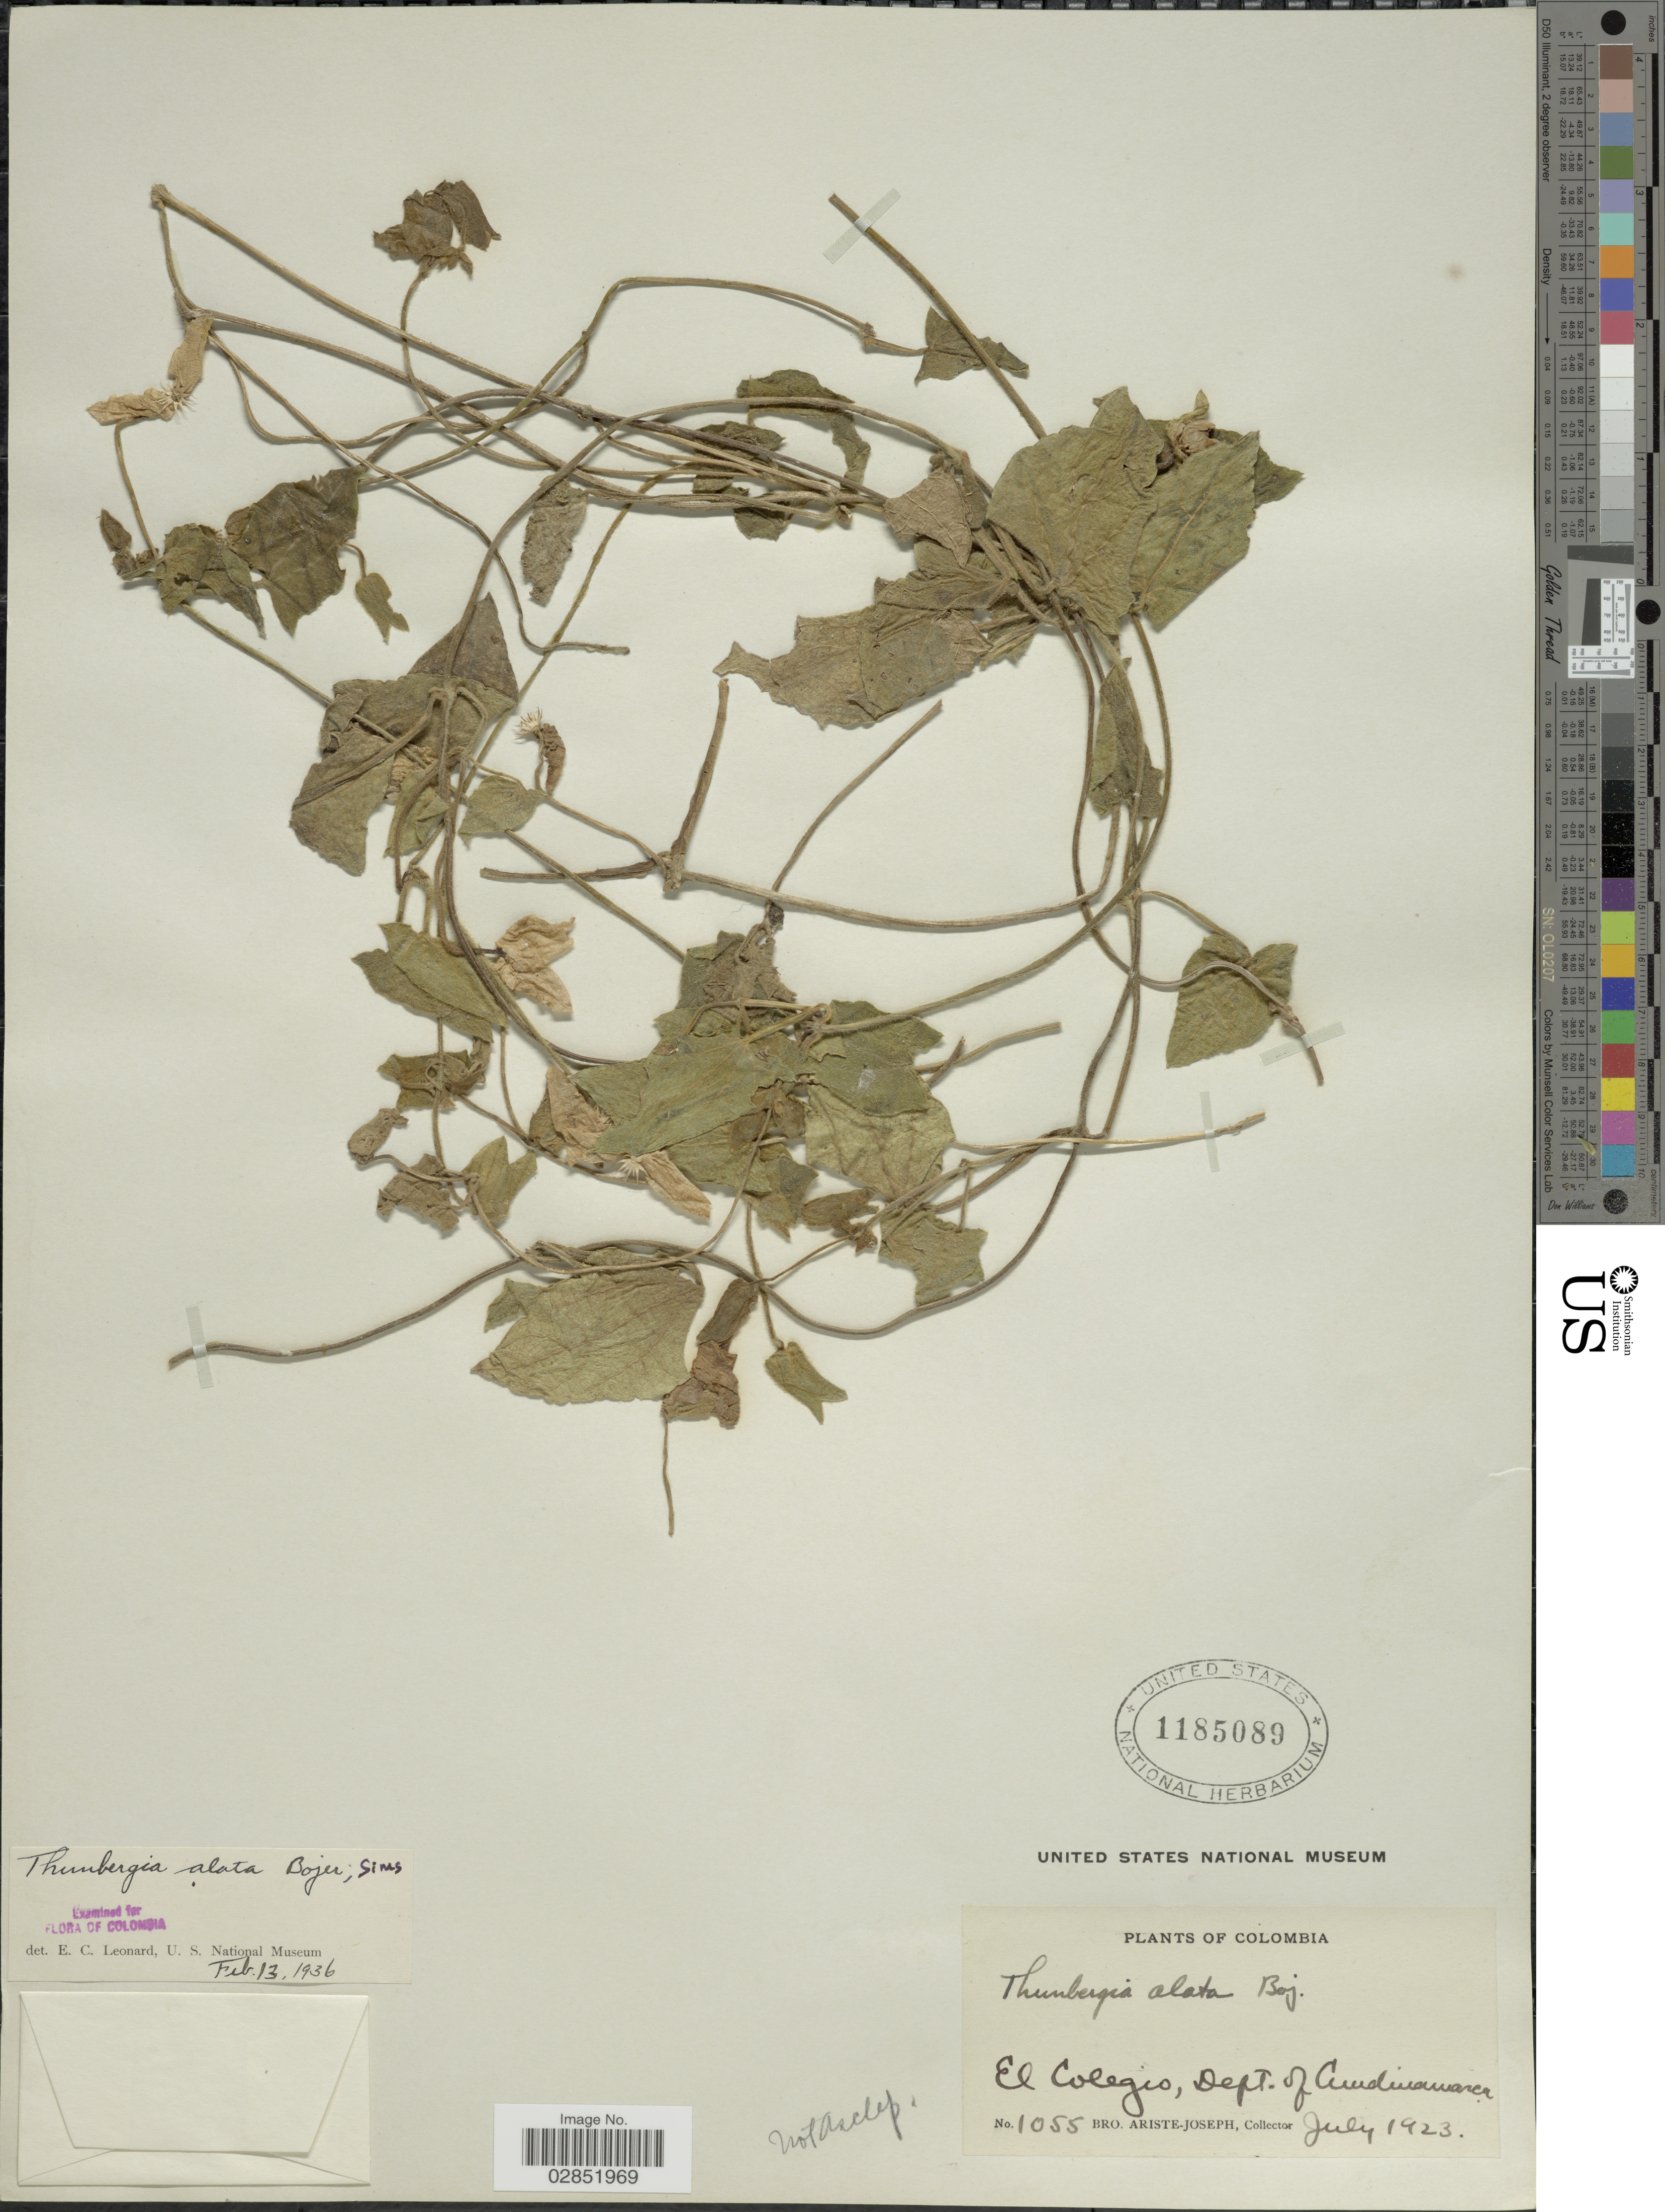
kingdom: Plantae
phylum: Tracheophyta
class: Magnoliopsida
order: Lamiales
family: Acanthaceae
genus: Thunbergia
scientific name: Thunbergia alata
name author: Bojer ex Sims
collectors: Bro. Ariste-Joseph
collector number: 1055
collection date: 1923-07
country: Colombia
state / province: Cundinamarca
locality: El Colegio, Dept. of Cundinamarca.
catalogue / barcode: US 1185089